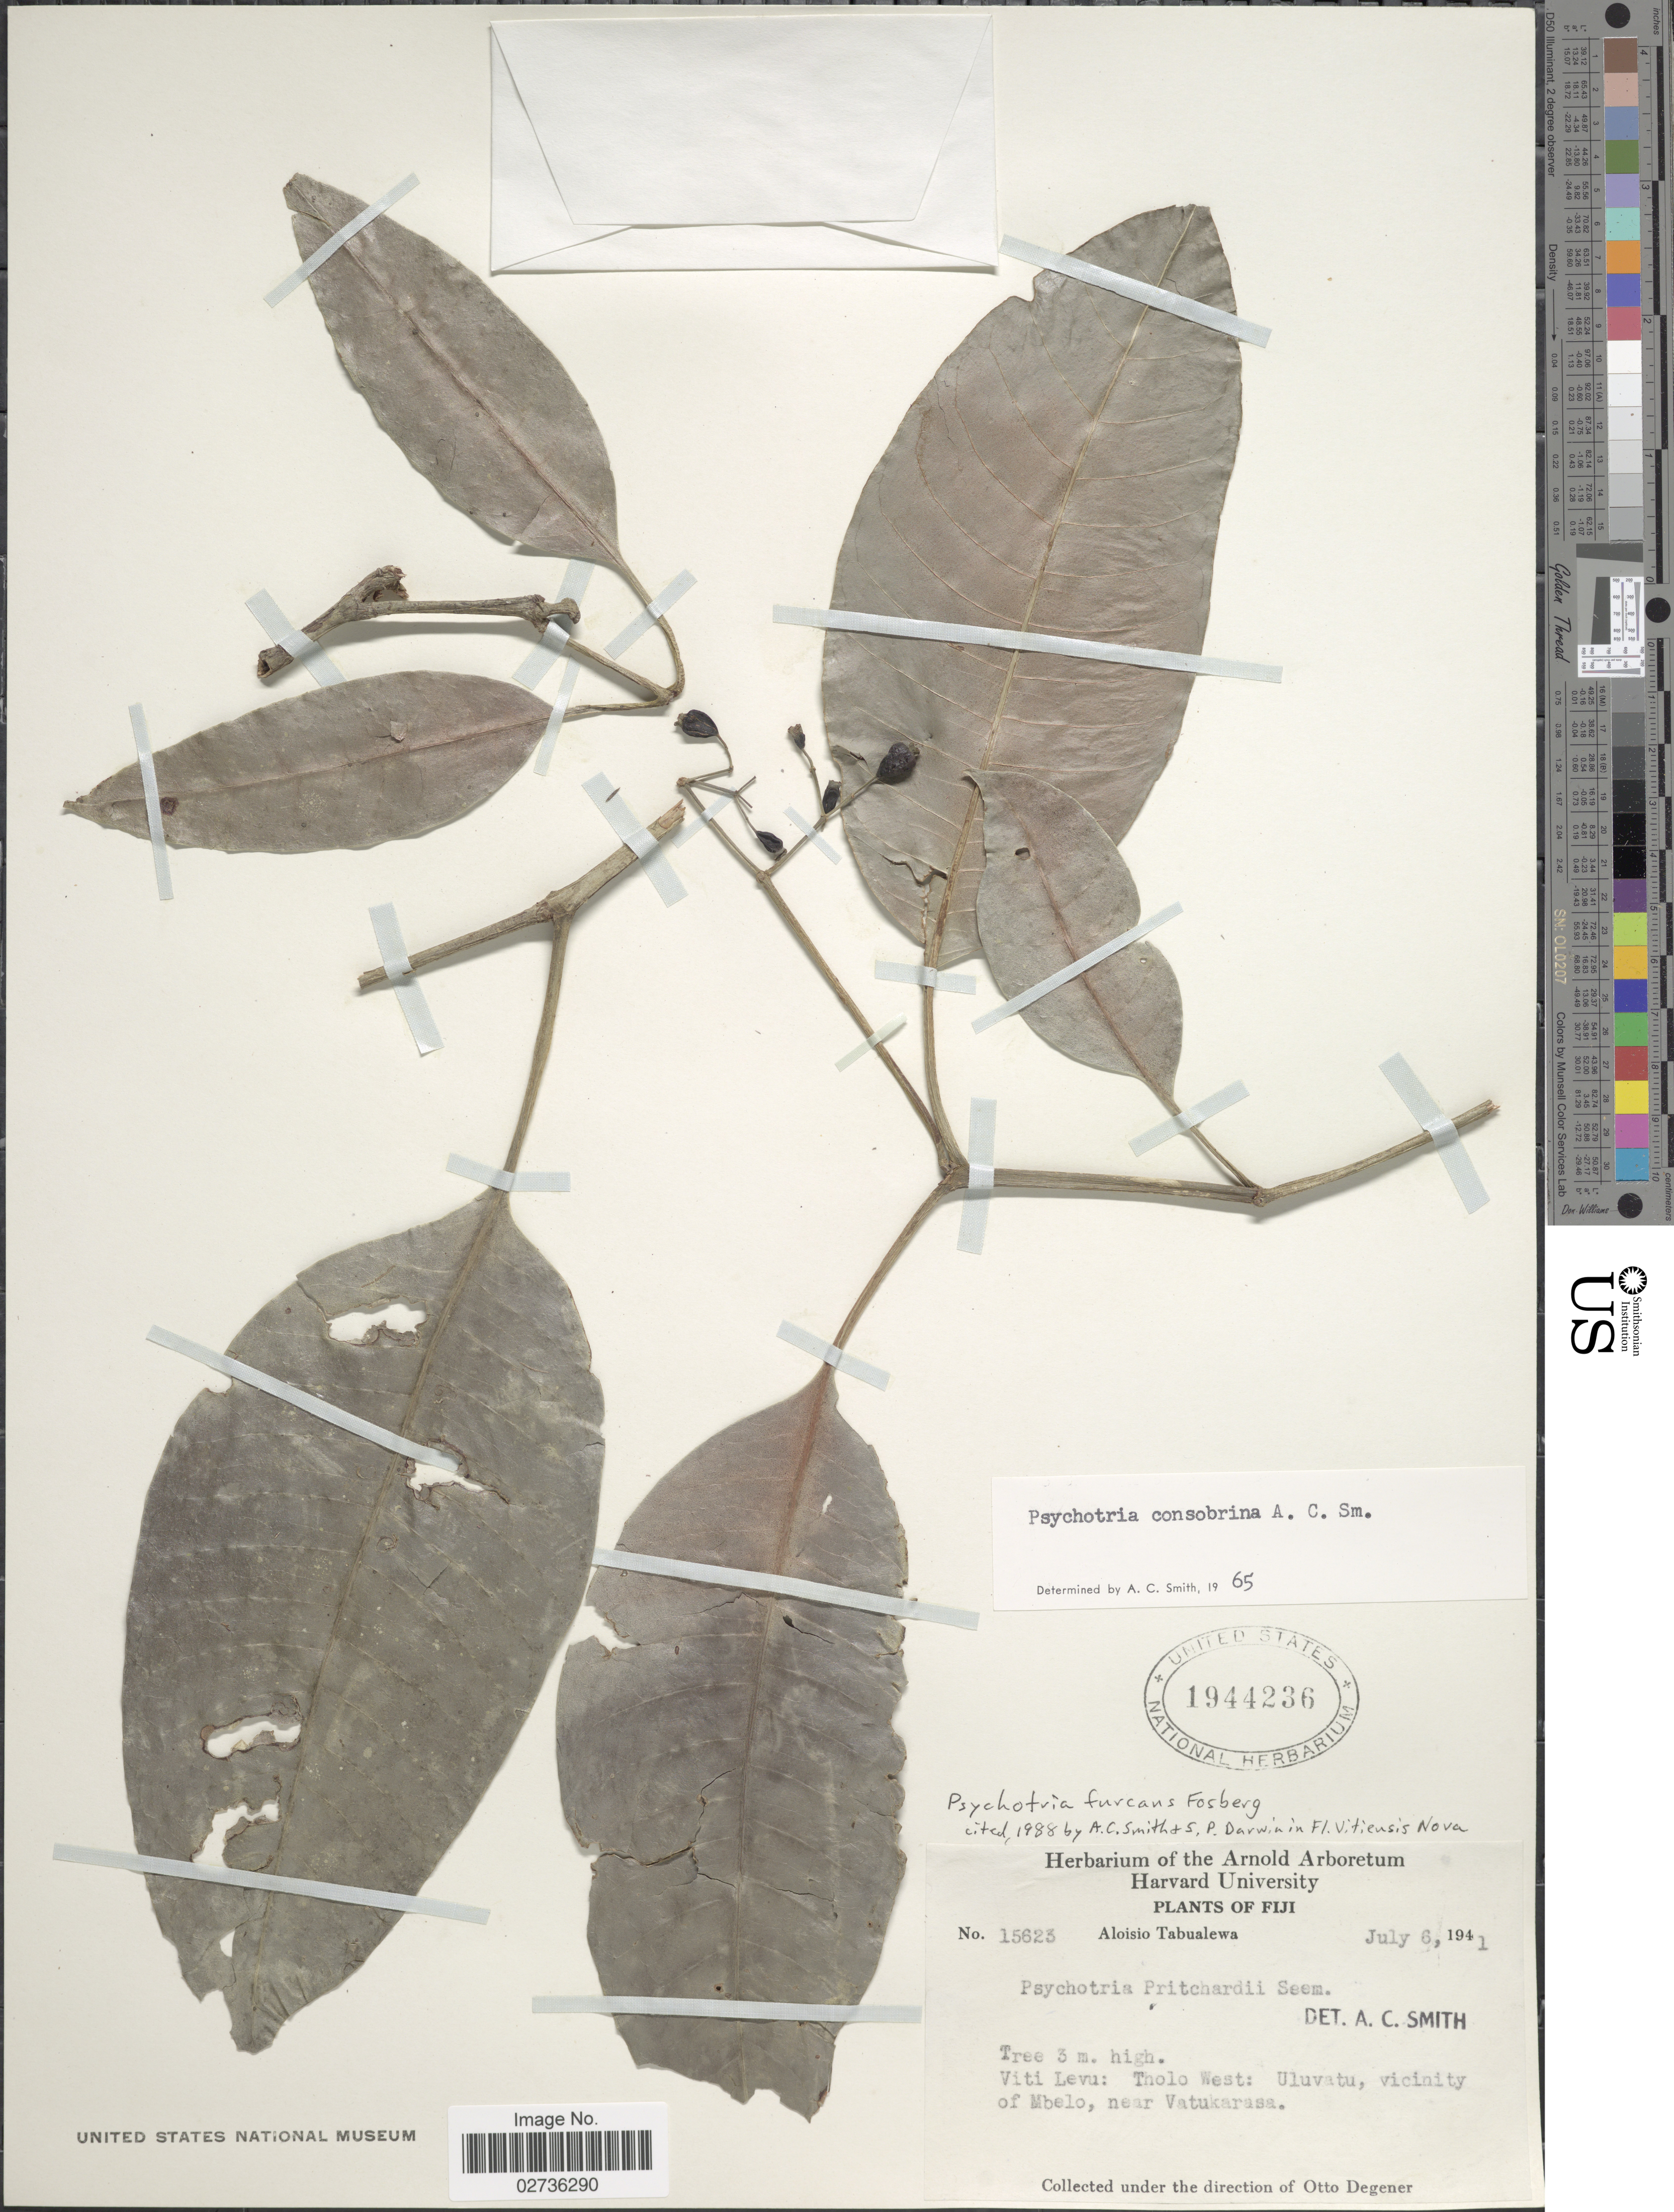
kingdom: Plantae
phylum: Tracheophyta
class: Magnoliopsida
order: Gentianales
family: Rubiaceae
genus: Psychotria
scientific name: Psychotria furcans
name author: Fosberg in A.C. Sm.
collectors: A. Tabualewa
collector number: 15623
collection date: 1941-07-06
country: Fiji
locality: Viti Levu: Tholo West: Uluvatu, vicinity of Mbelo, near Vatukarasa.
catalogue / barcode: US 1944236